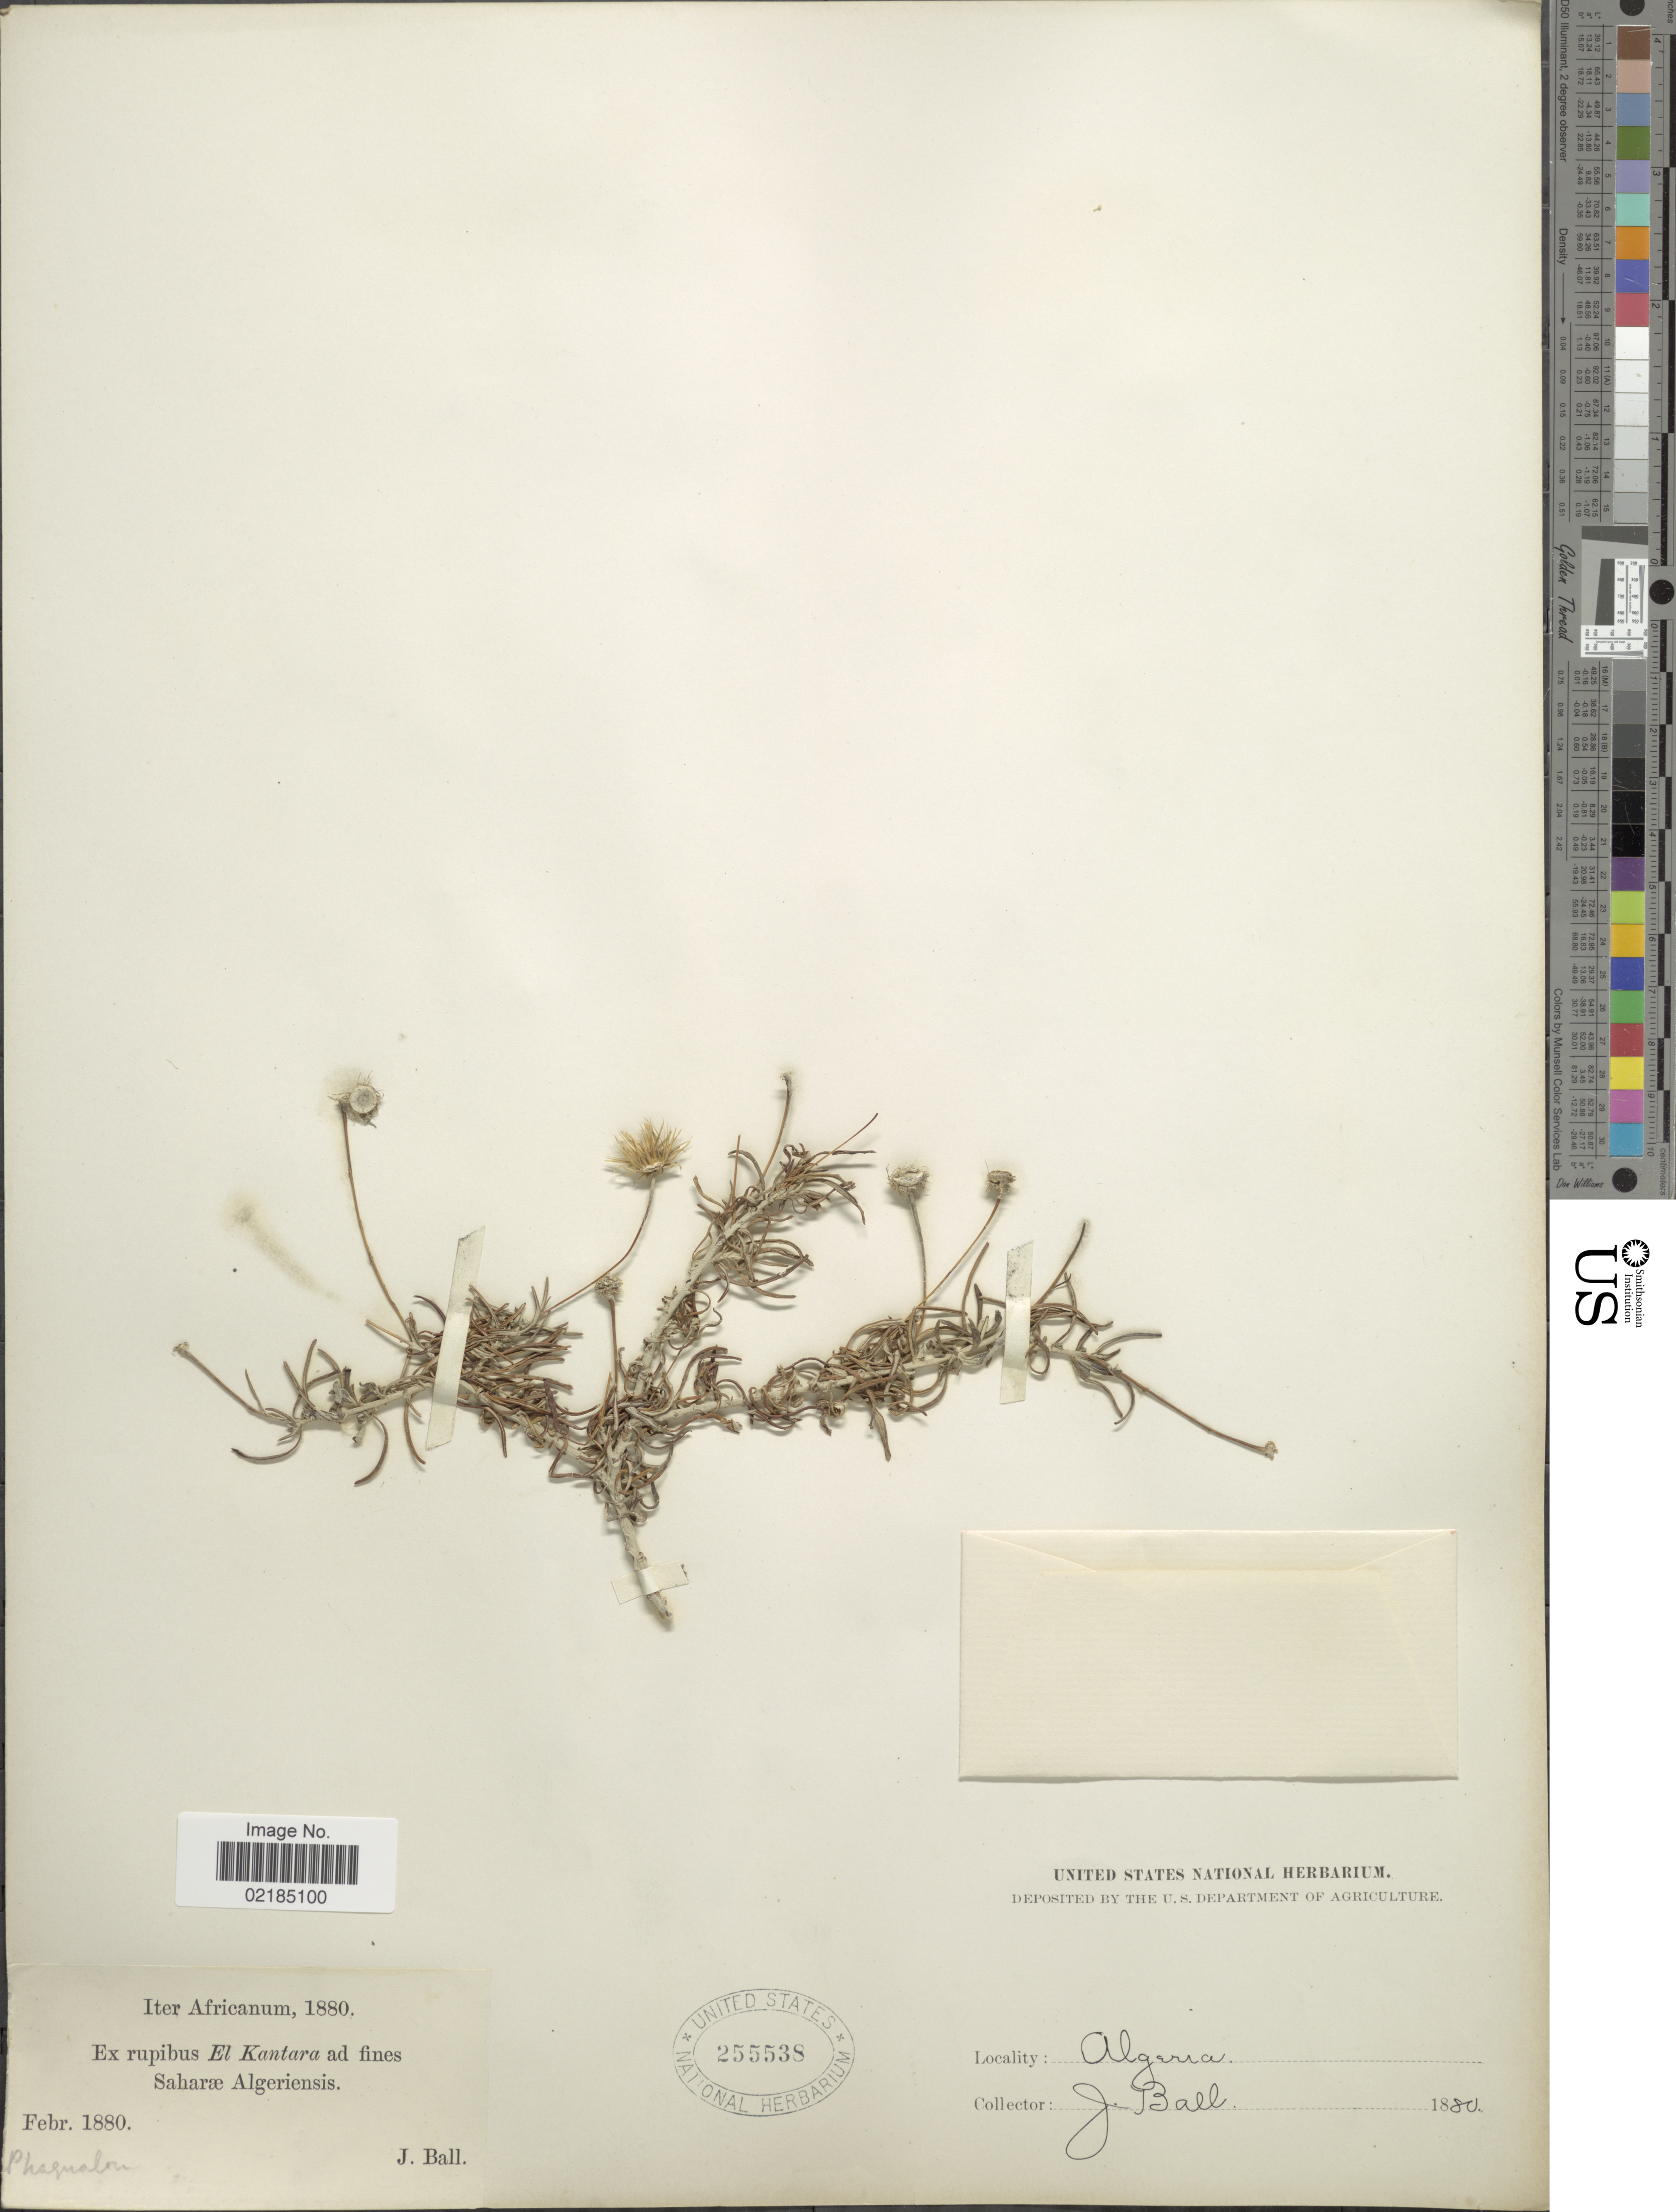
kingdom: Plantae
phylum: Tracheophyta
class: Magnoliopsida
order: Asterales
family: Asteraceae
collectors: J. Ball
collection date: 1880-02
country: Algeria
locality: Ex rupibus El Kantara ad fines Saharæ Algeriensis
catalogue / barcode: US 255538